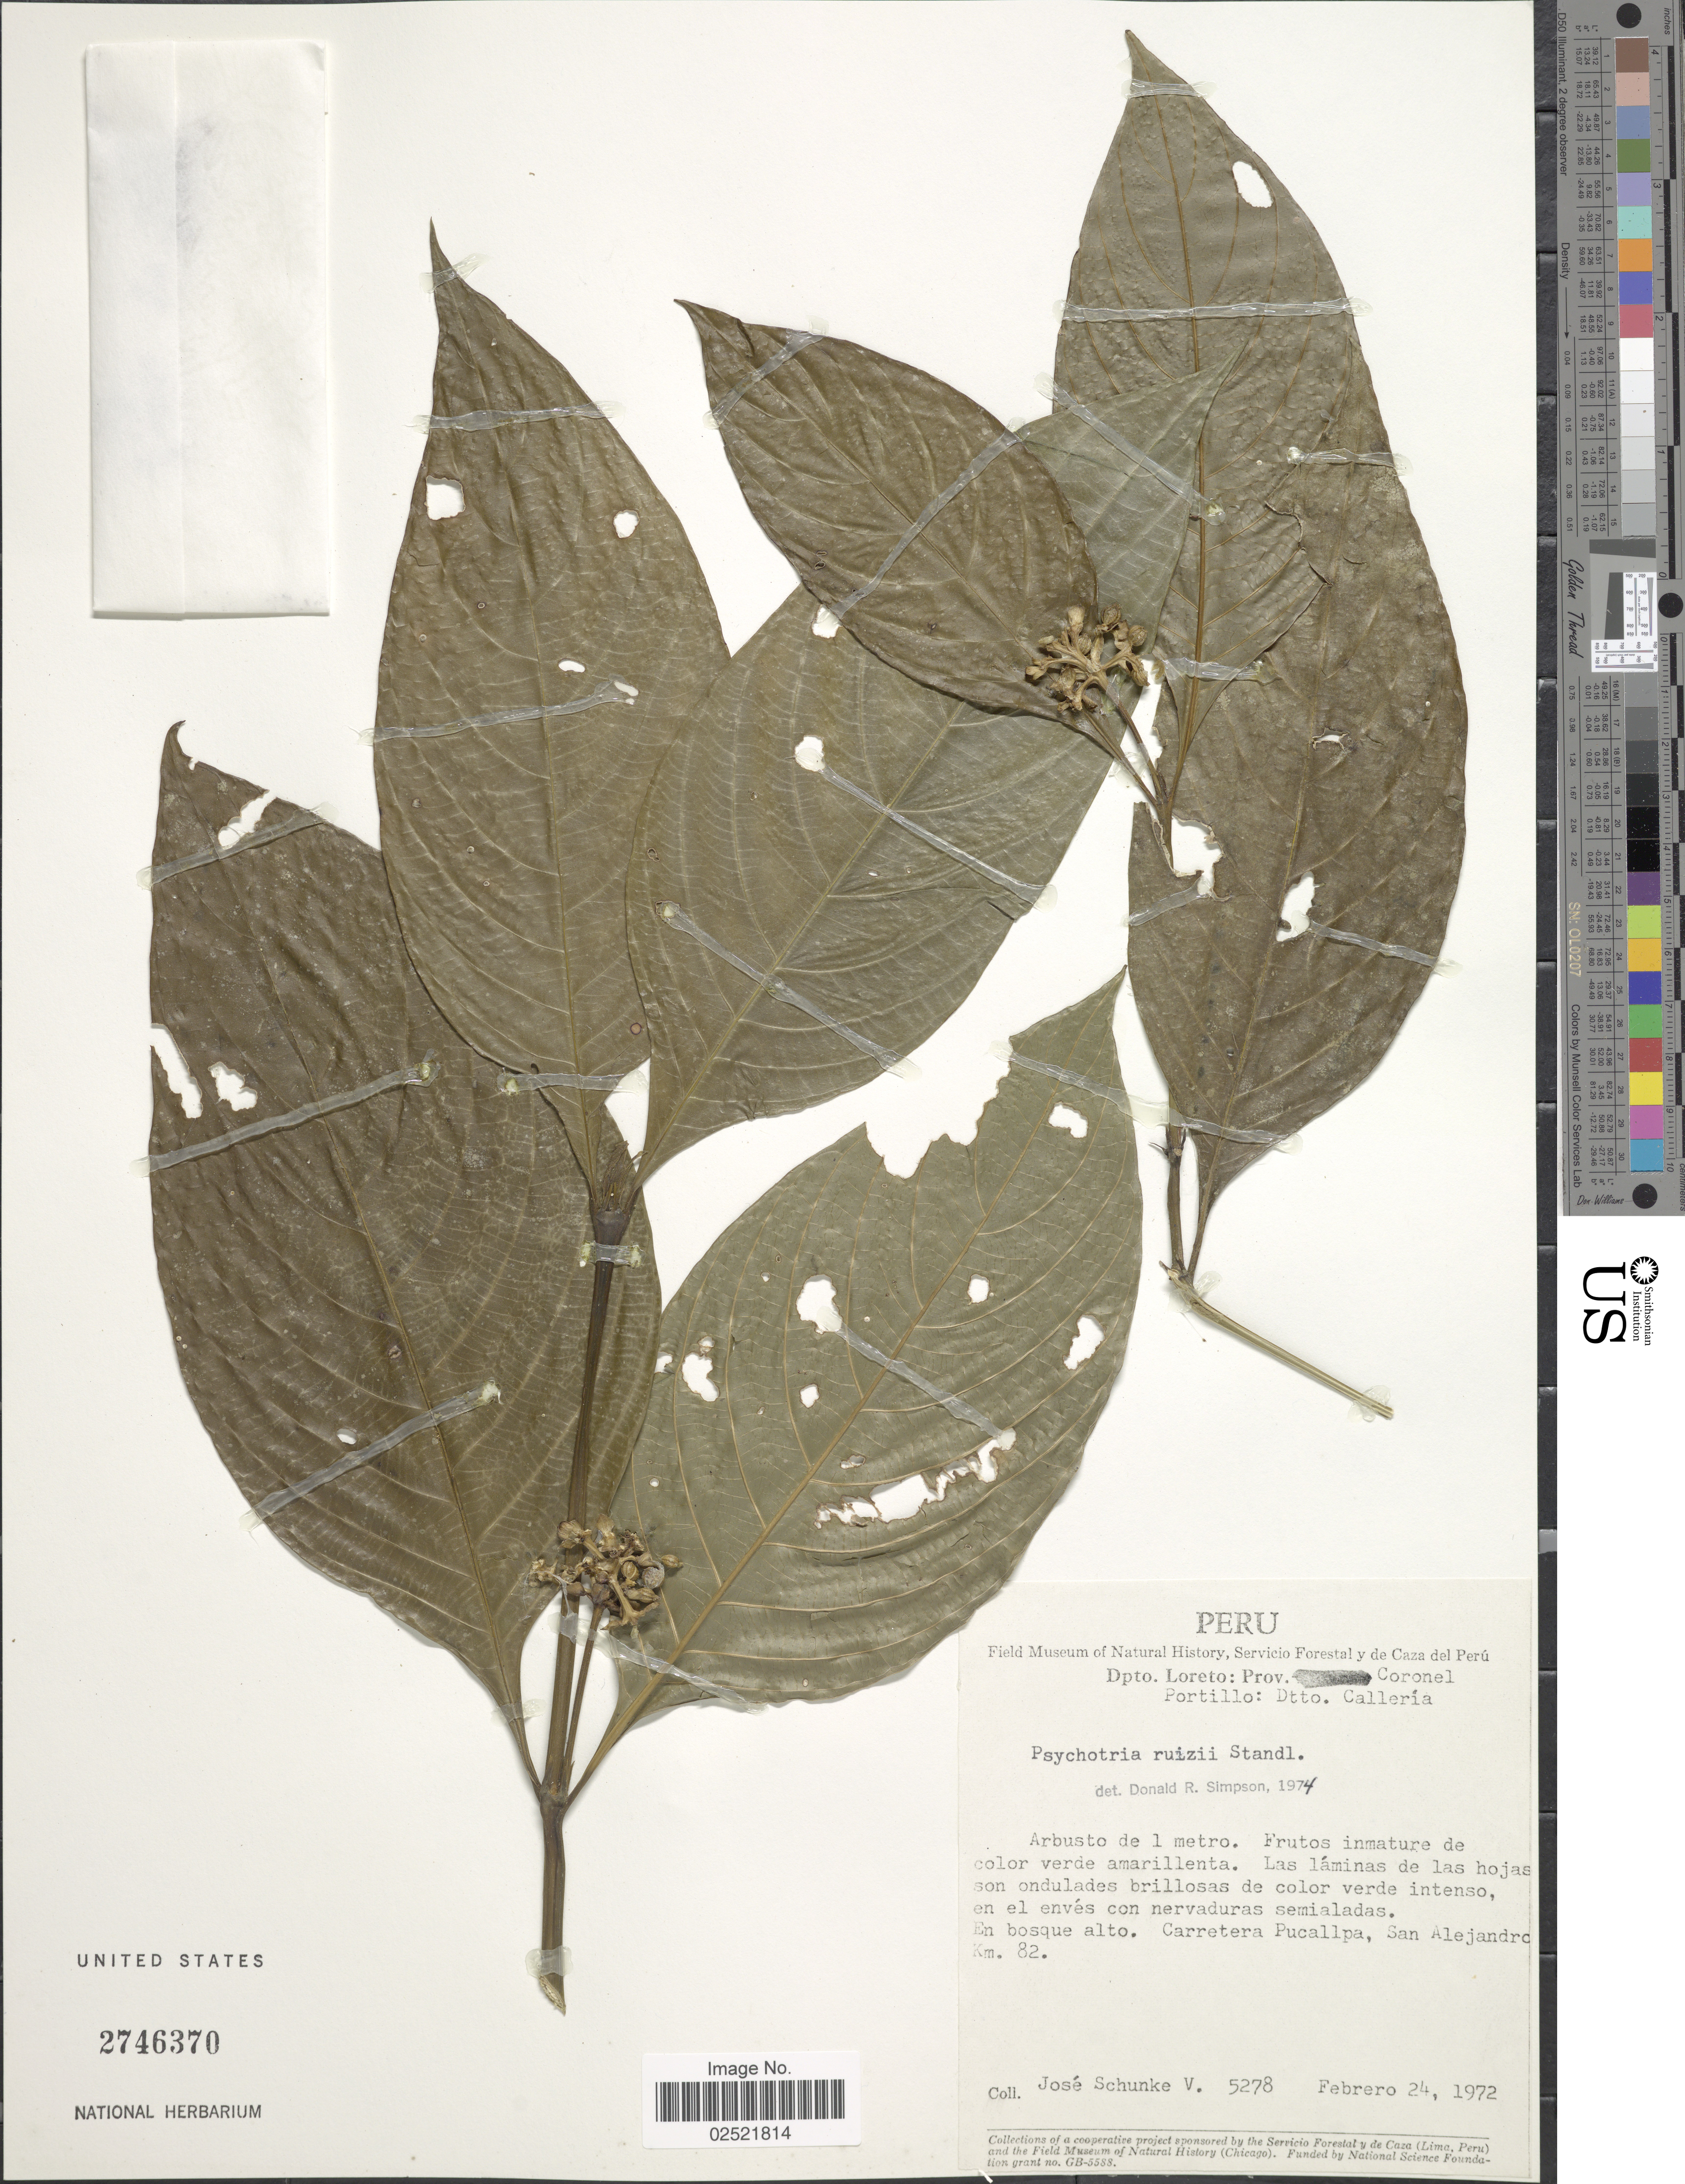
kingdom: Plantae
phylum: Tracheophyta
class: Magnoliopsida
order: Gentianales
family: Rubiaceae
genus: Psychotria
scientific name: Psychotria ruizii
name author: Standl.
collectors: J. Schunke Vigo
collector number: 5278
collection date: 1972-02-24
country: Peru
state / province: Loreto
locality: Prov. Coronel, Portillo Dtto. Calleria, Carretera Pucallpa, San Alejandro km 82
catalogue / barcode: US 2746370